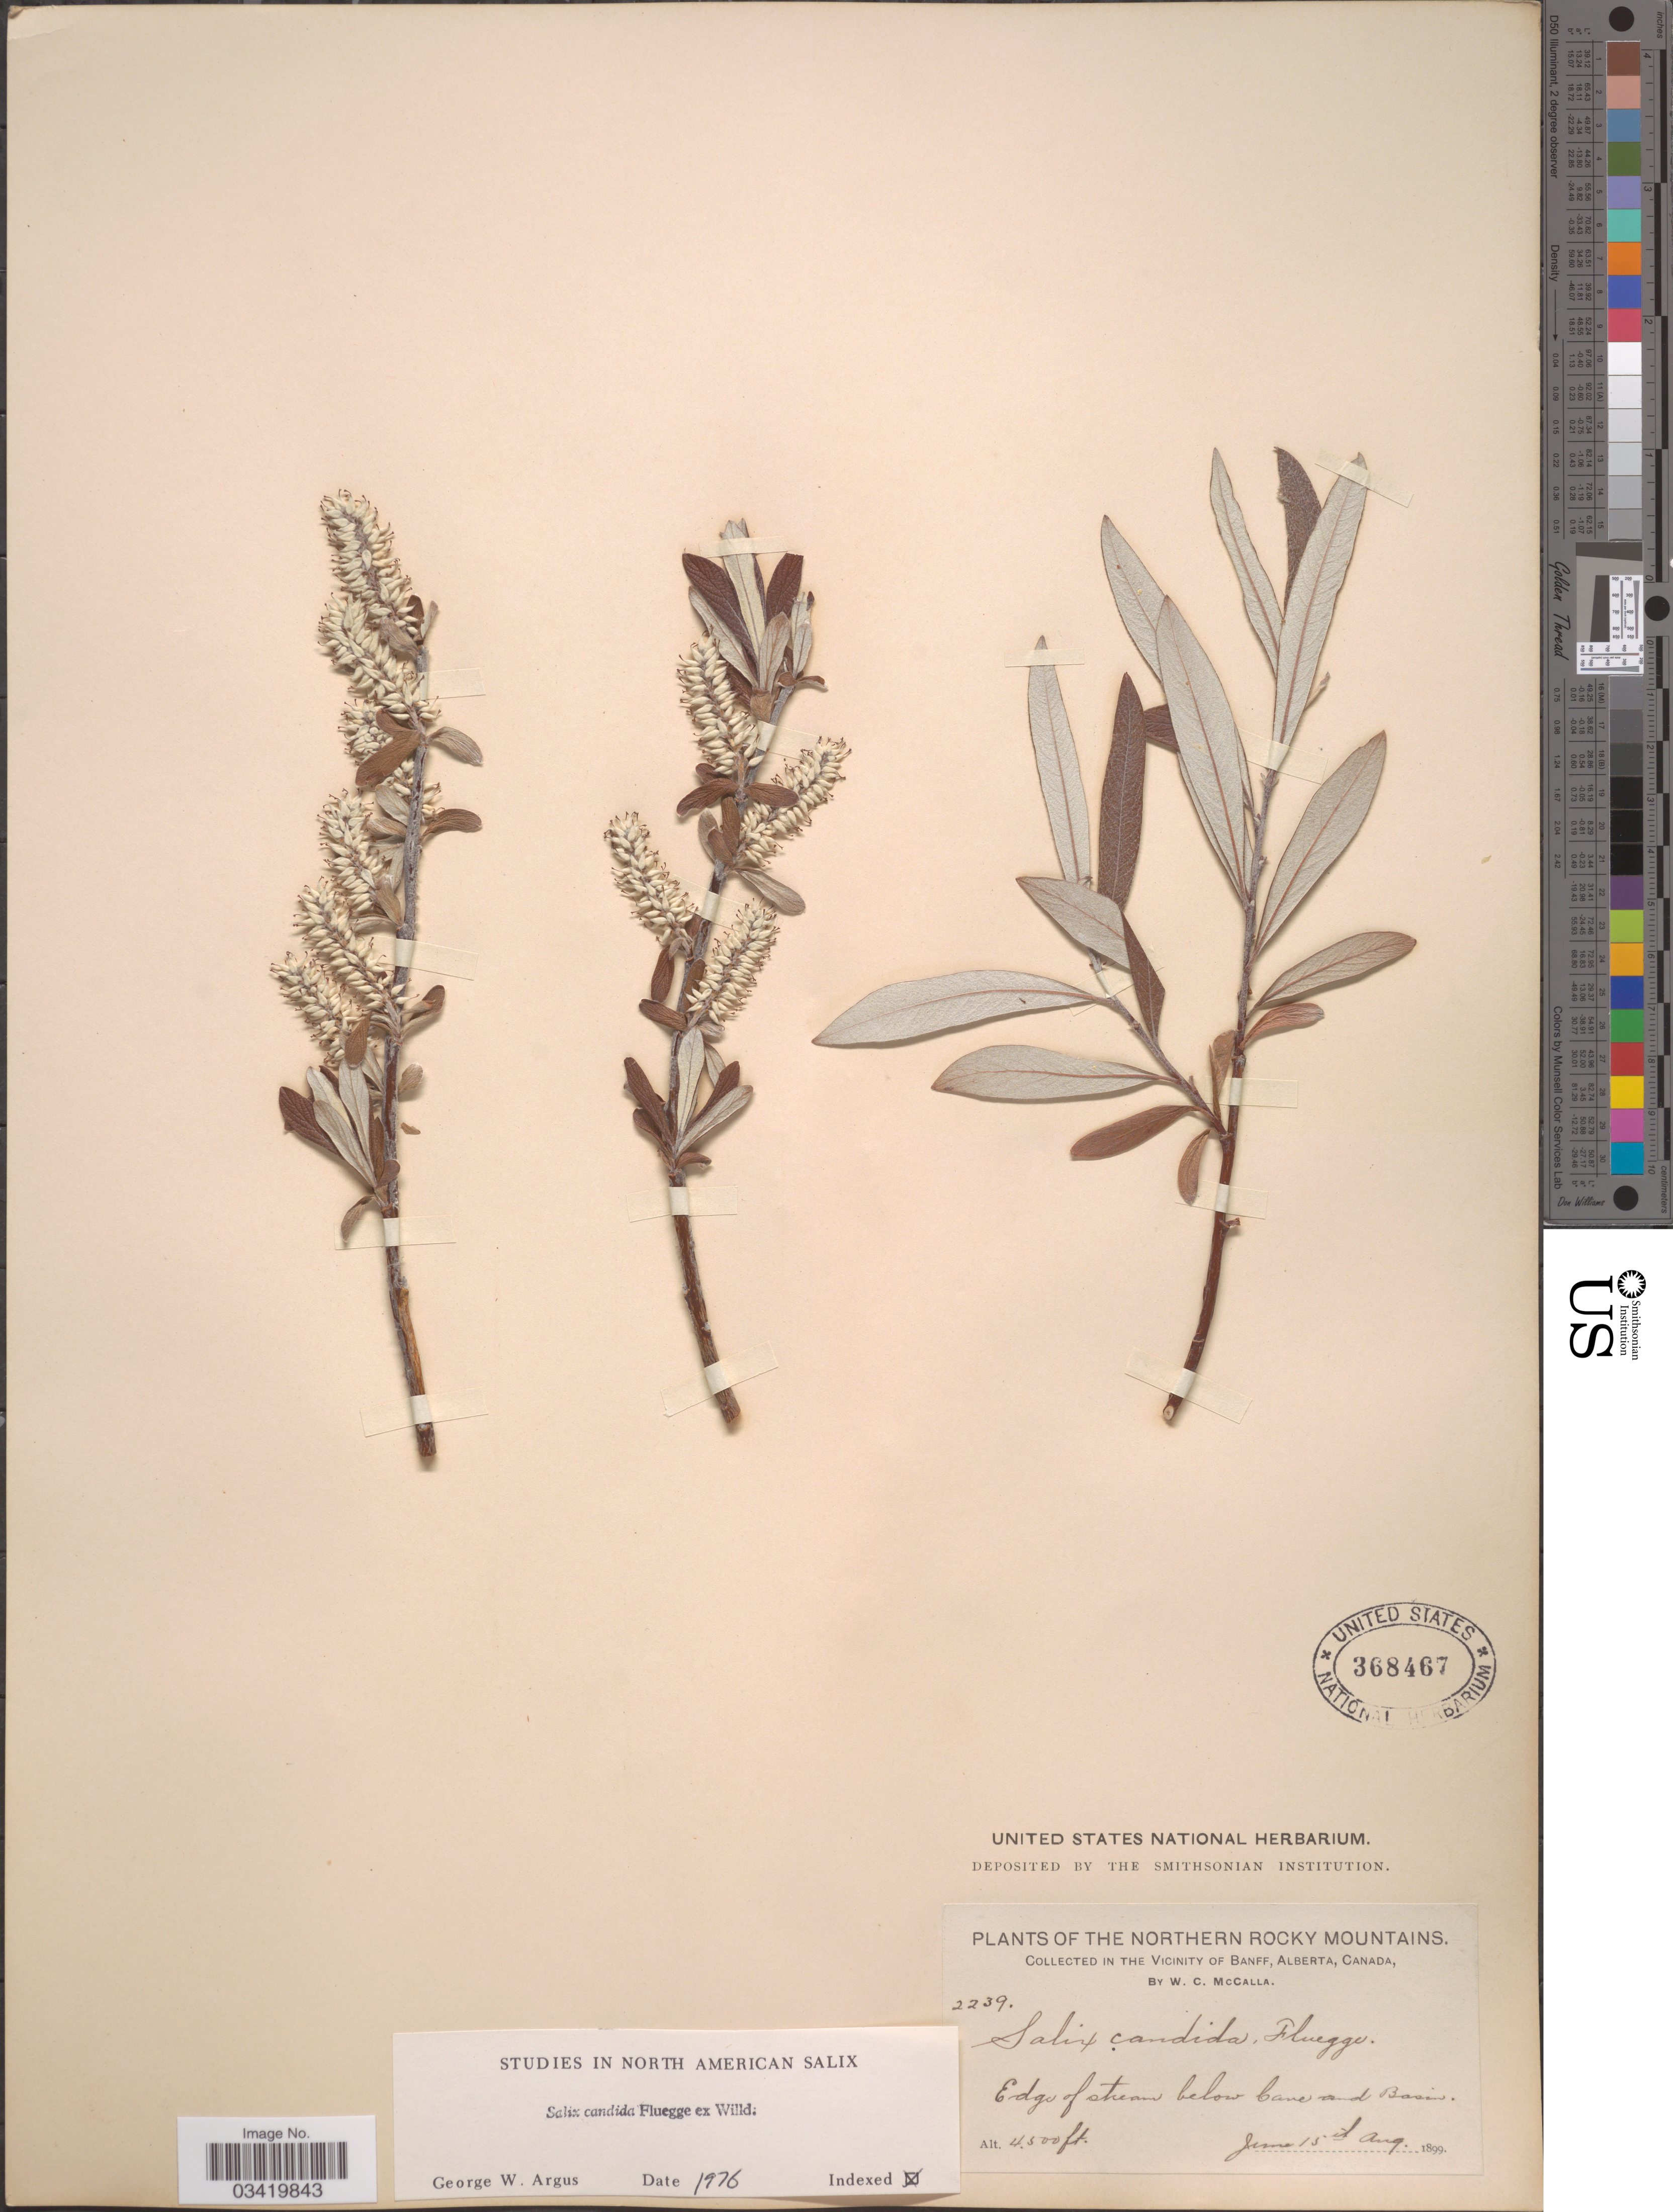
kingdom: Plantae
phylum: Tracheophyta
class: Magnoliopsida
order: Malpighiales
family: Salicaceae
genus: Salix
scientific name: Salix candida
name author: Flüggé ex Willd.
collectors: W. McCalla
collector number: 2239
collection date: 1899-06-15/1899-08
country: Canada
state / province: Alberta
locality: Northern Rocky Mountains. In the Vicinity of Banff. Edge of stream below Cave and Basin.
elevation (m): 1372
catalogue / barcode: US 368467